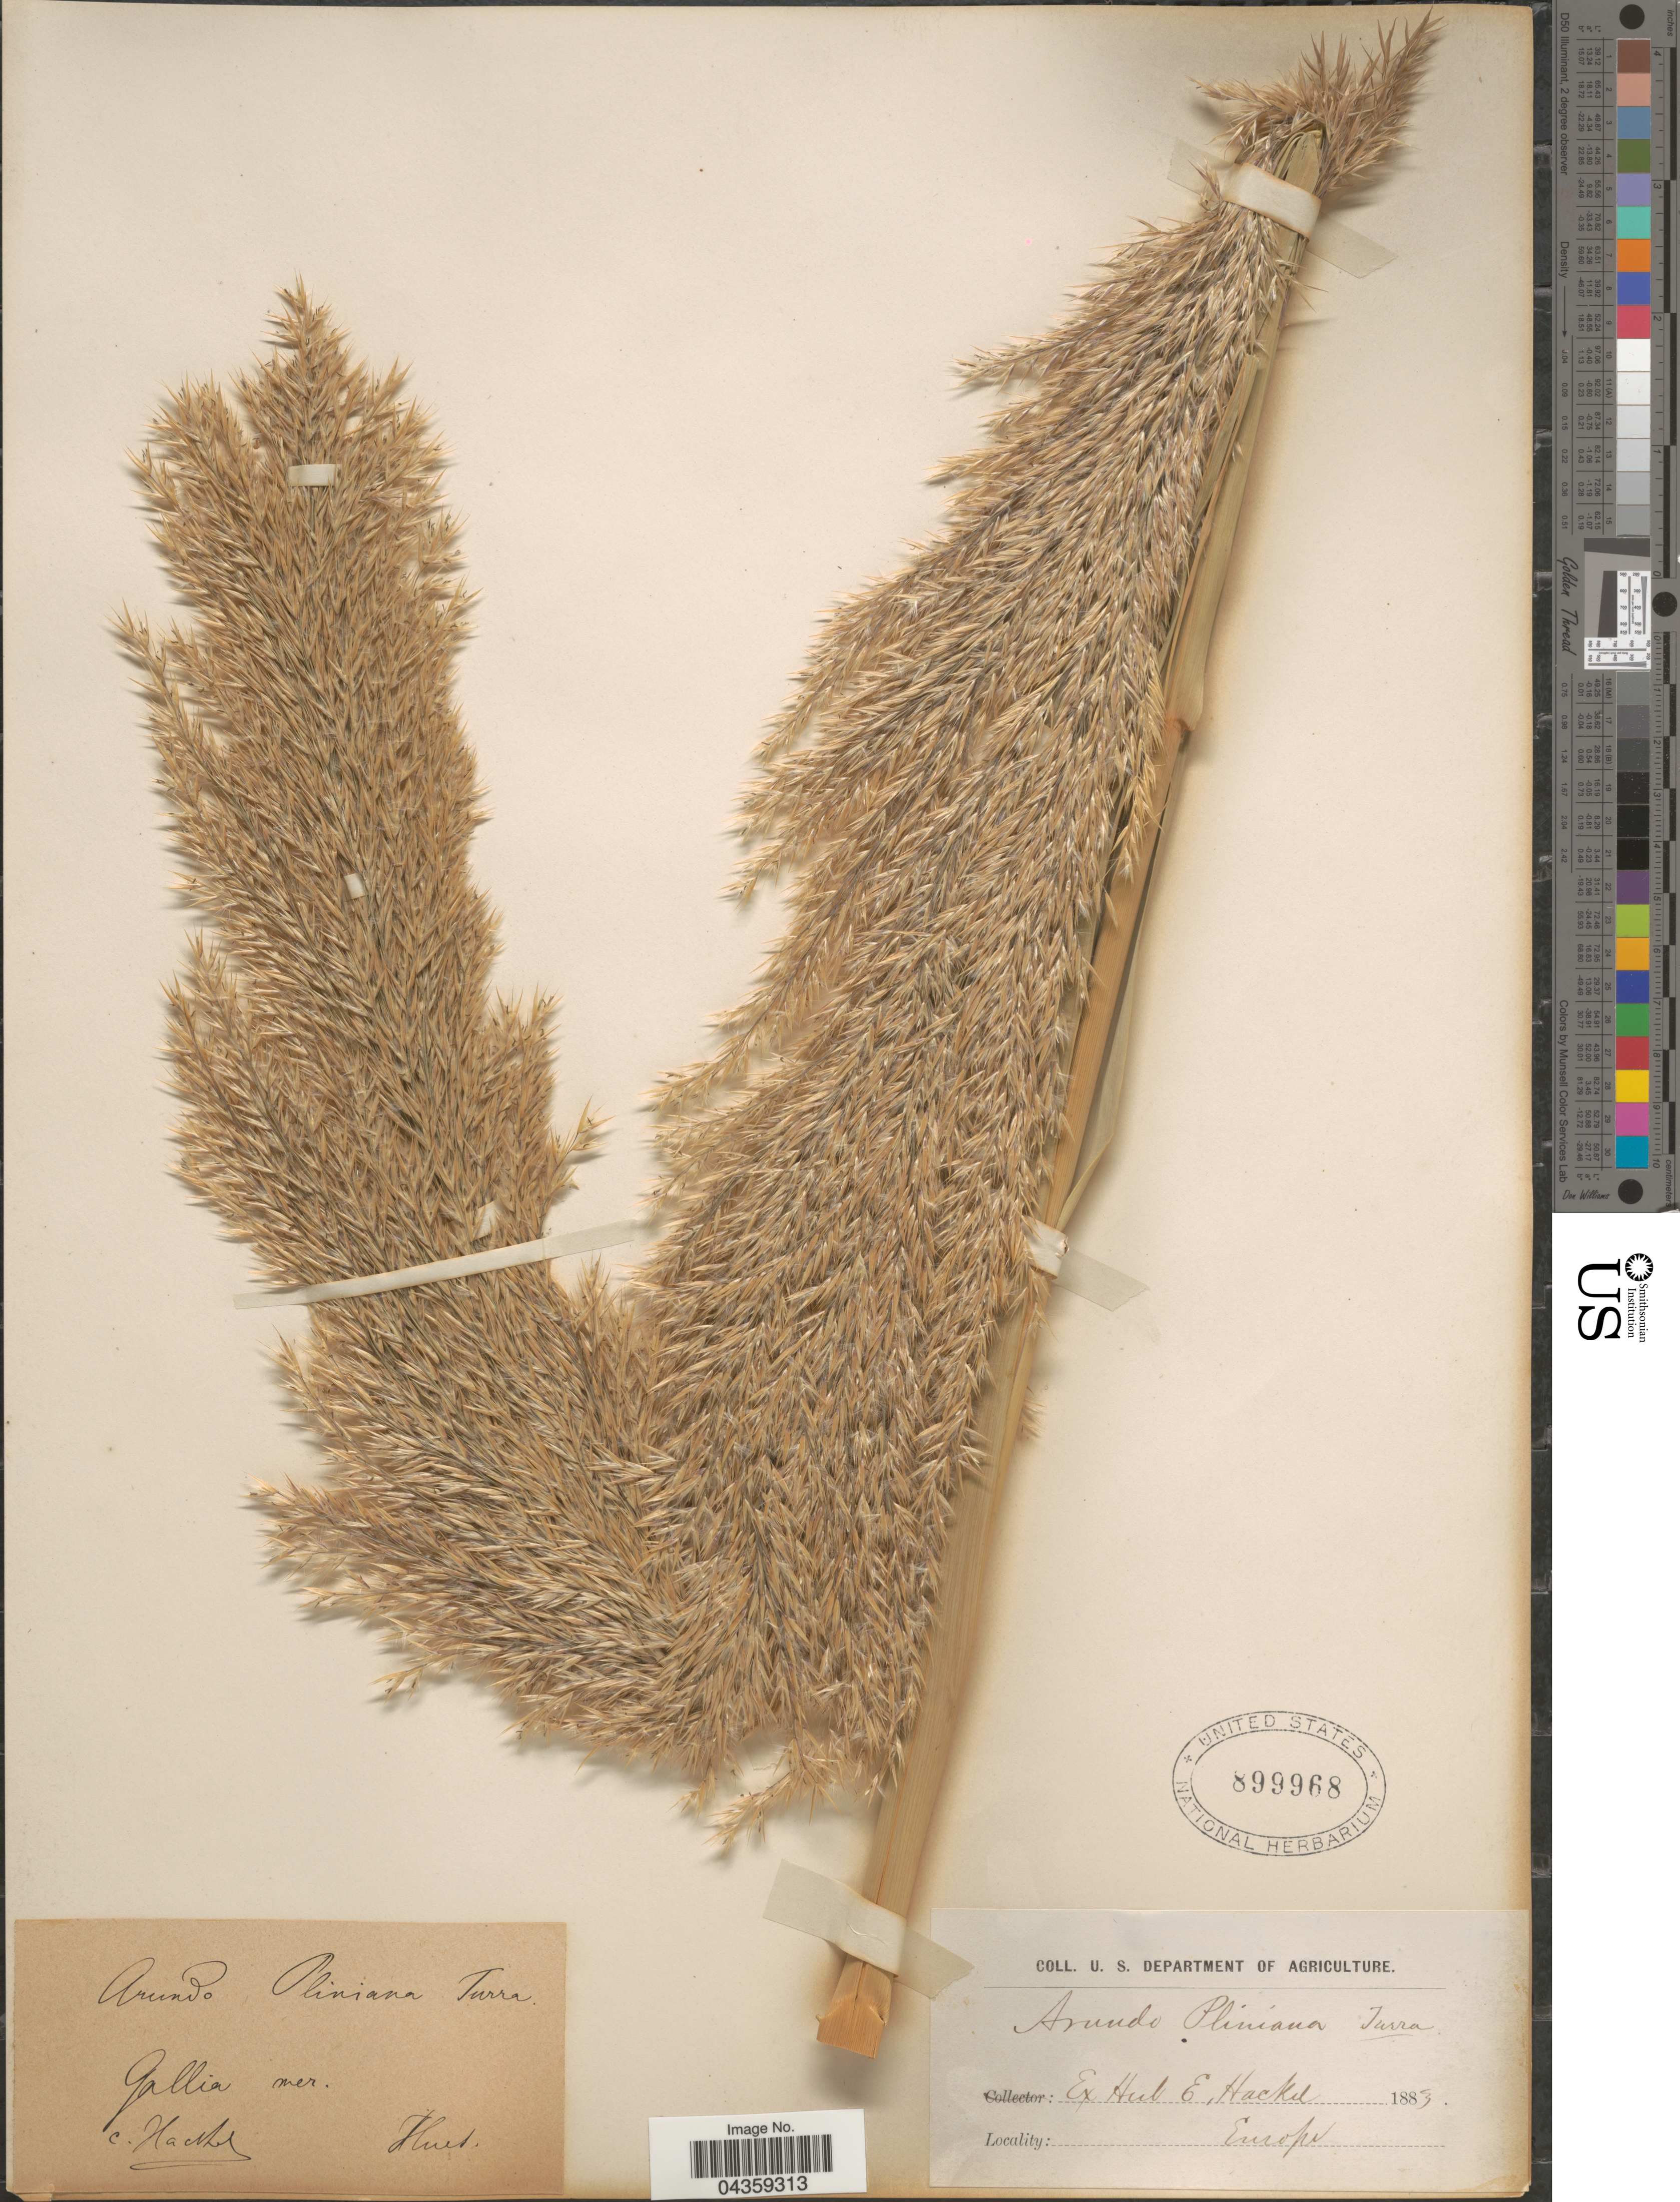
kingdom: Plantae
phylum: Tracheophyta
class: Liliopsida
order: Poales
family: Poaceae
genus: Arundo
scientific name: Arundo plinii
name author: Turra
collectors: -. Huet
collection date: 1883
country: France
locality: Gallia mer.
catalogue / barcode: US 899968